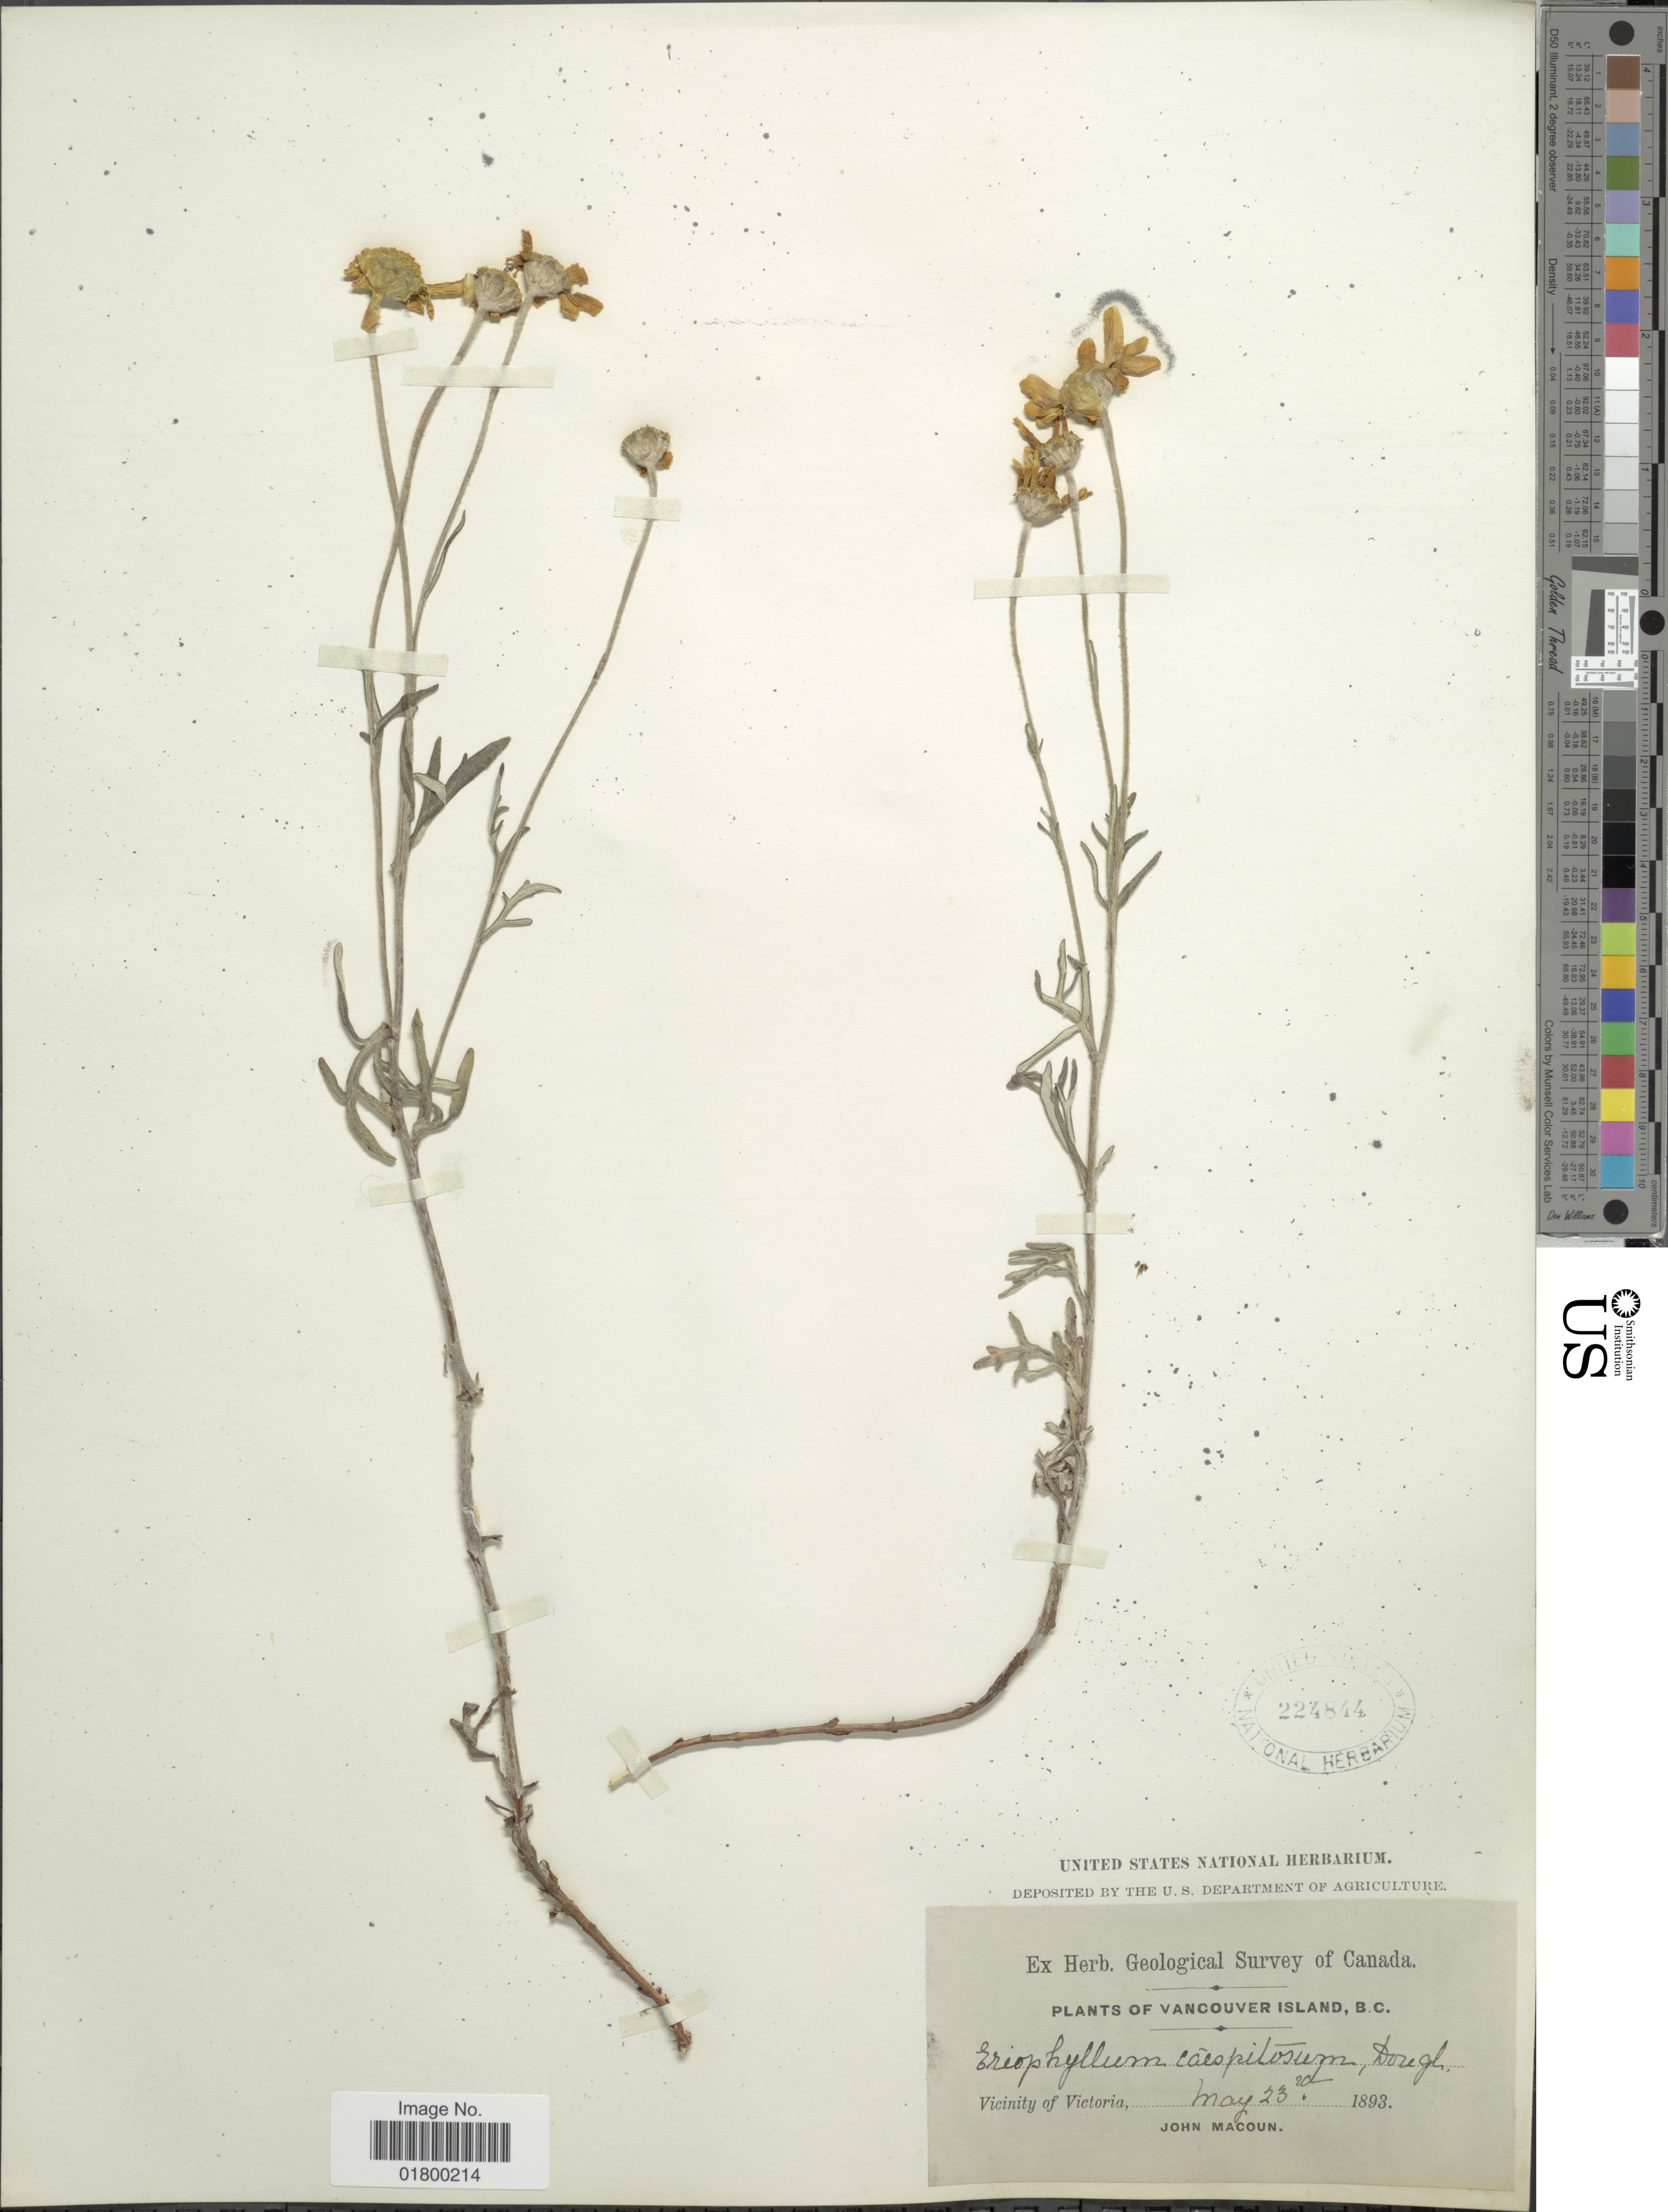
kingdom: Plantae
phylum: Tracheophyta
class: Magnoliopsida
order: Asterales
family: Asteraceae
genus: Eriophyllum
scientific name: Eriophyllum lanatum var. achillioides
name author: (DC.) Jeps.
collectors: J. Macoun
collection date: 1893-05-23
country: Canada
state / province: British Columbia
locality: Vancouver Island, B. C. Vicinity of Victoria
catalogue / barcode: US 224844